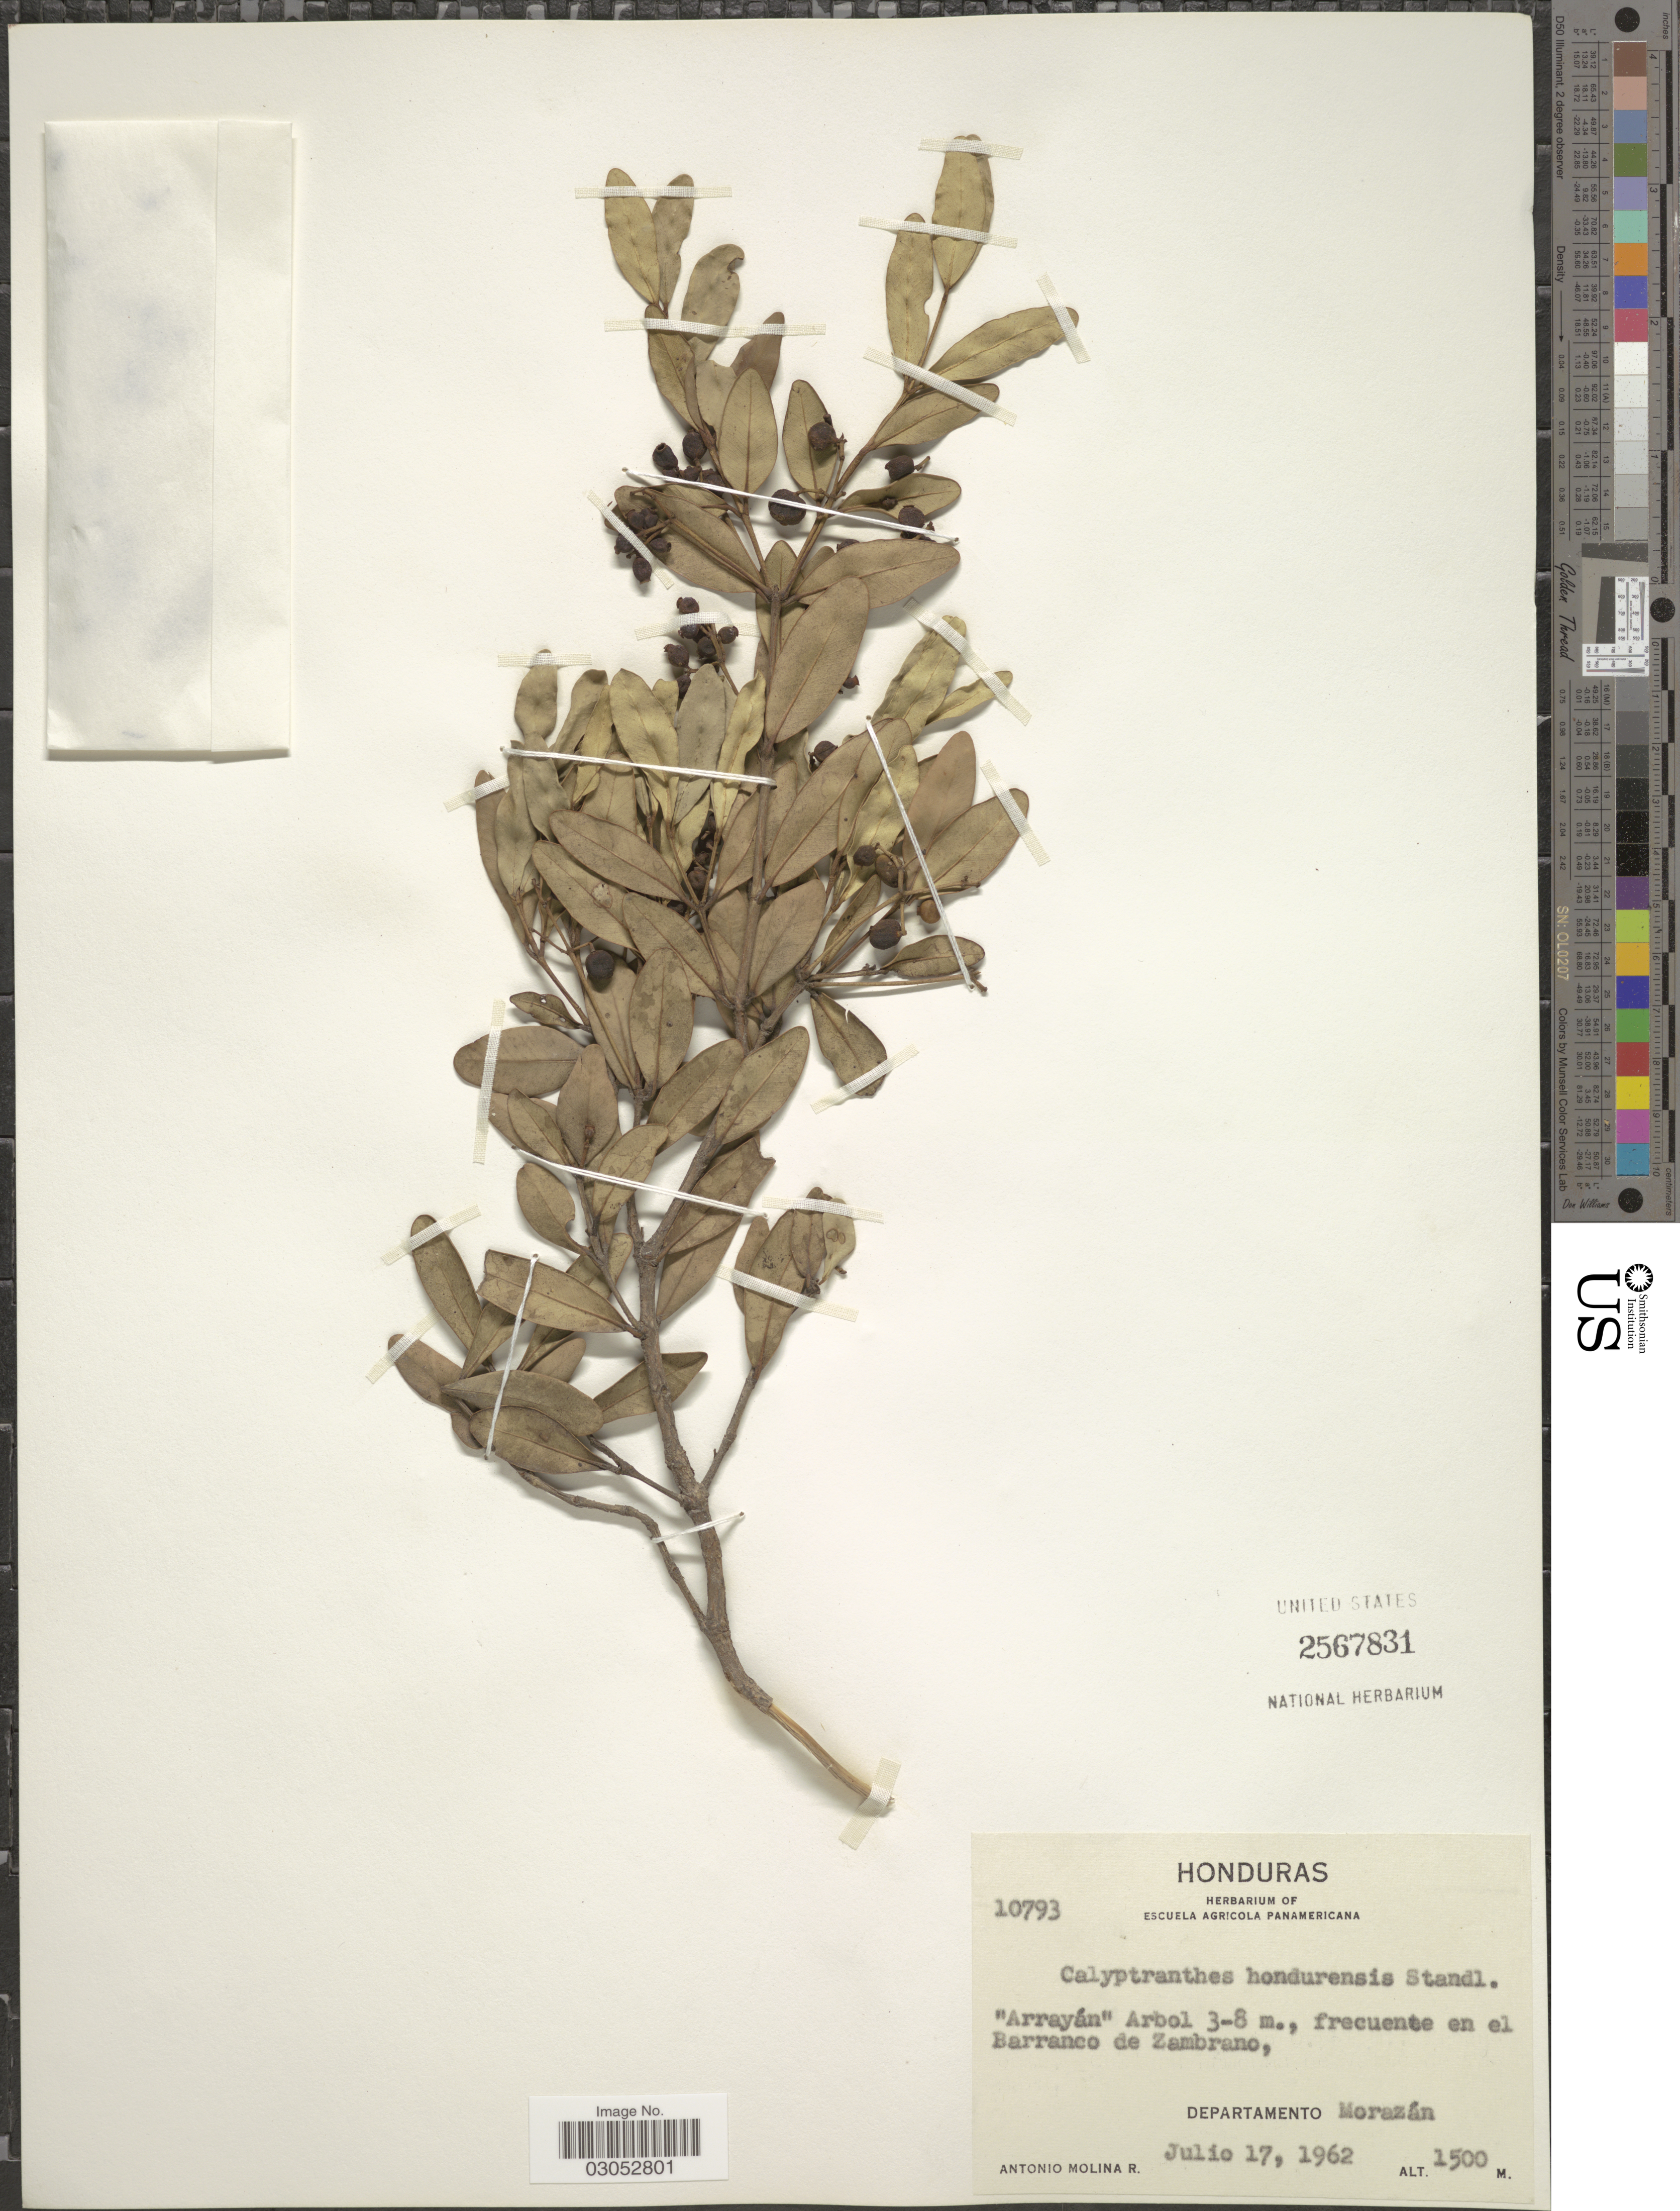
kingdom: Plantae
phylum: Tracheophyta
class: Magnoliopsida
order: Myrtales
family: Myrtaceae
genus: Myrcia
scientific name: Myrcia hondurensis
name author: (Standl.) A.R. Lourenço & Sánchez-Cháv.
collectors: A. Molina R.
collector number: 10793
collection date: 1962-07-17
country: Honduras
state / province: Fco. Morazán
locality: Frecuente en el Barranco de Zambrano, Departamento Morazán.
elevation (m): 1500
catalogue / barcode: US 2567831